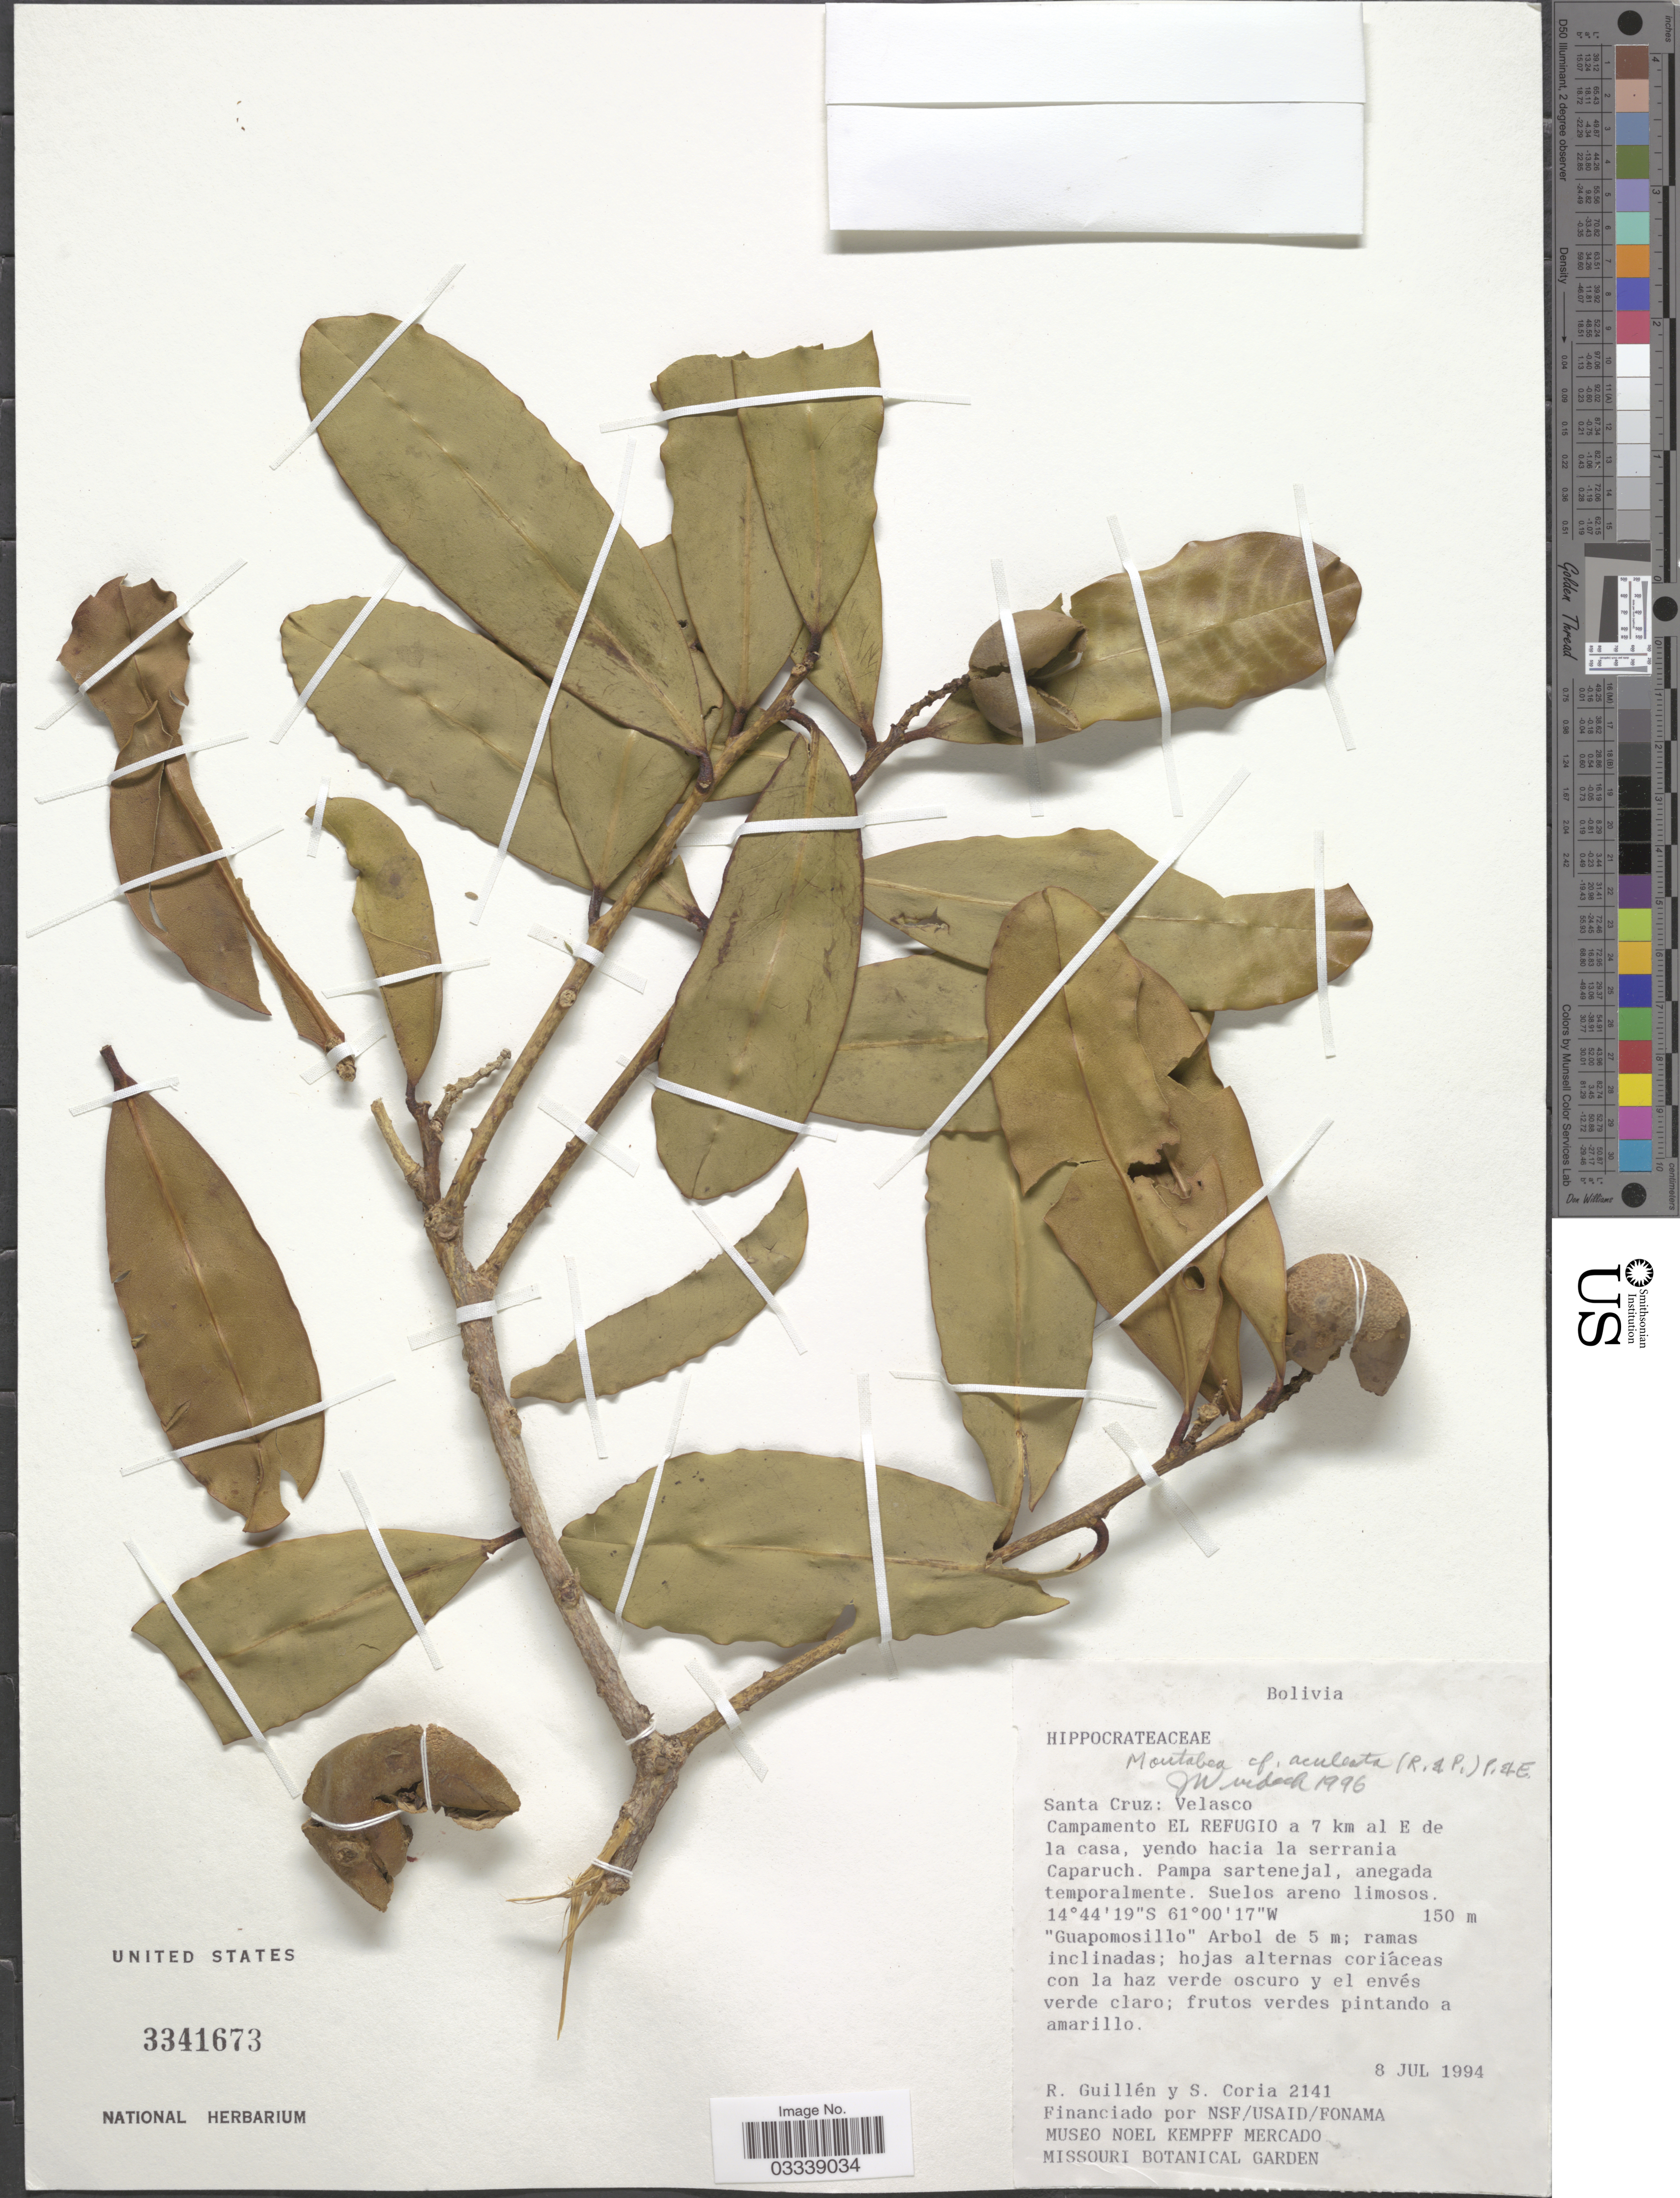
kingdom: Plantae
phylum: Tracheophyta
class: Magnoliopsida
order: Fabales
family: Polygalaceae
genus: Moutabea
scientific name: Moutabea aculeata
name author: Ruiz & Pav.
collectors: R. Guillen & S. Coria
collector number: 2141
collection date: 1994-07-08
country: Bolivia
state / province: Santa Cruz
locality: Velasco. Campamento El Refugio a 7 km al E de la casa, yendo hacia la serrania Caparuch.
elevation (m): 150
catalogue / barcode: US 3341673